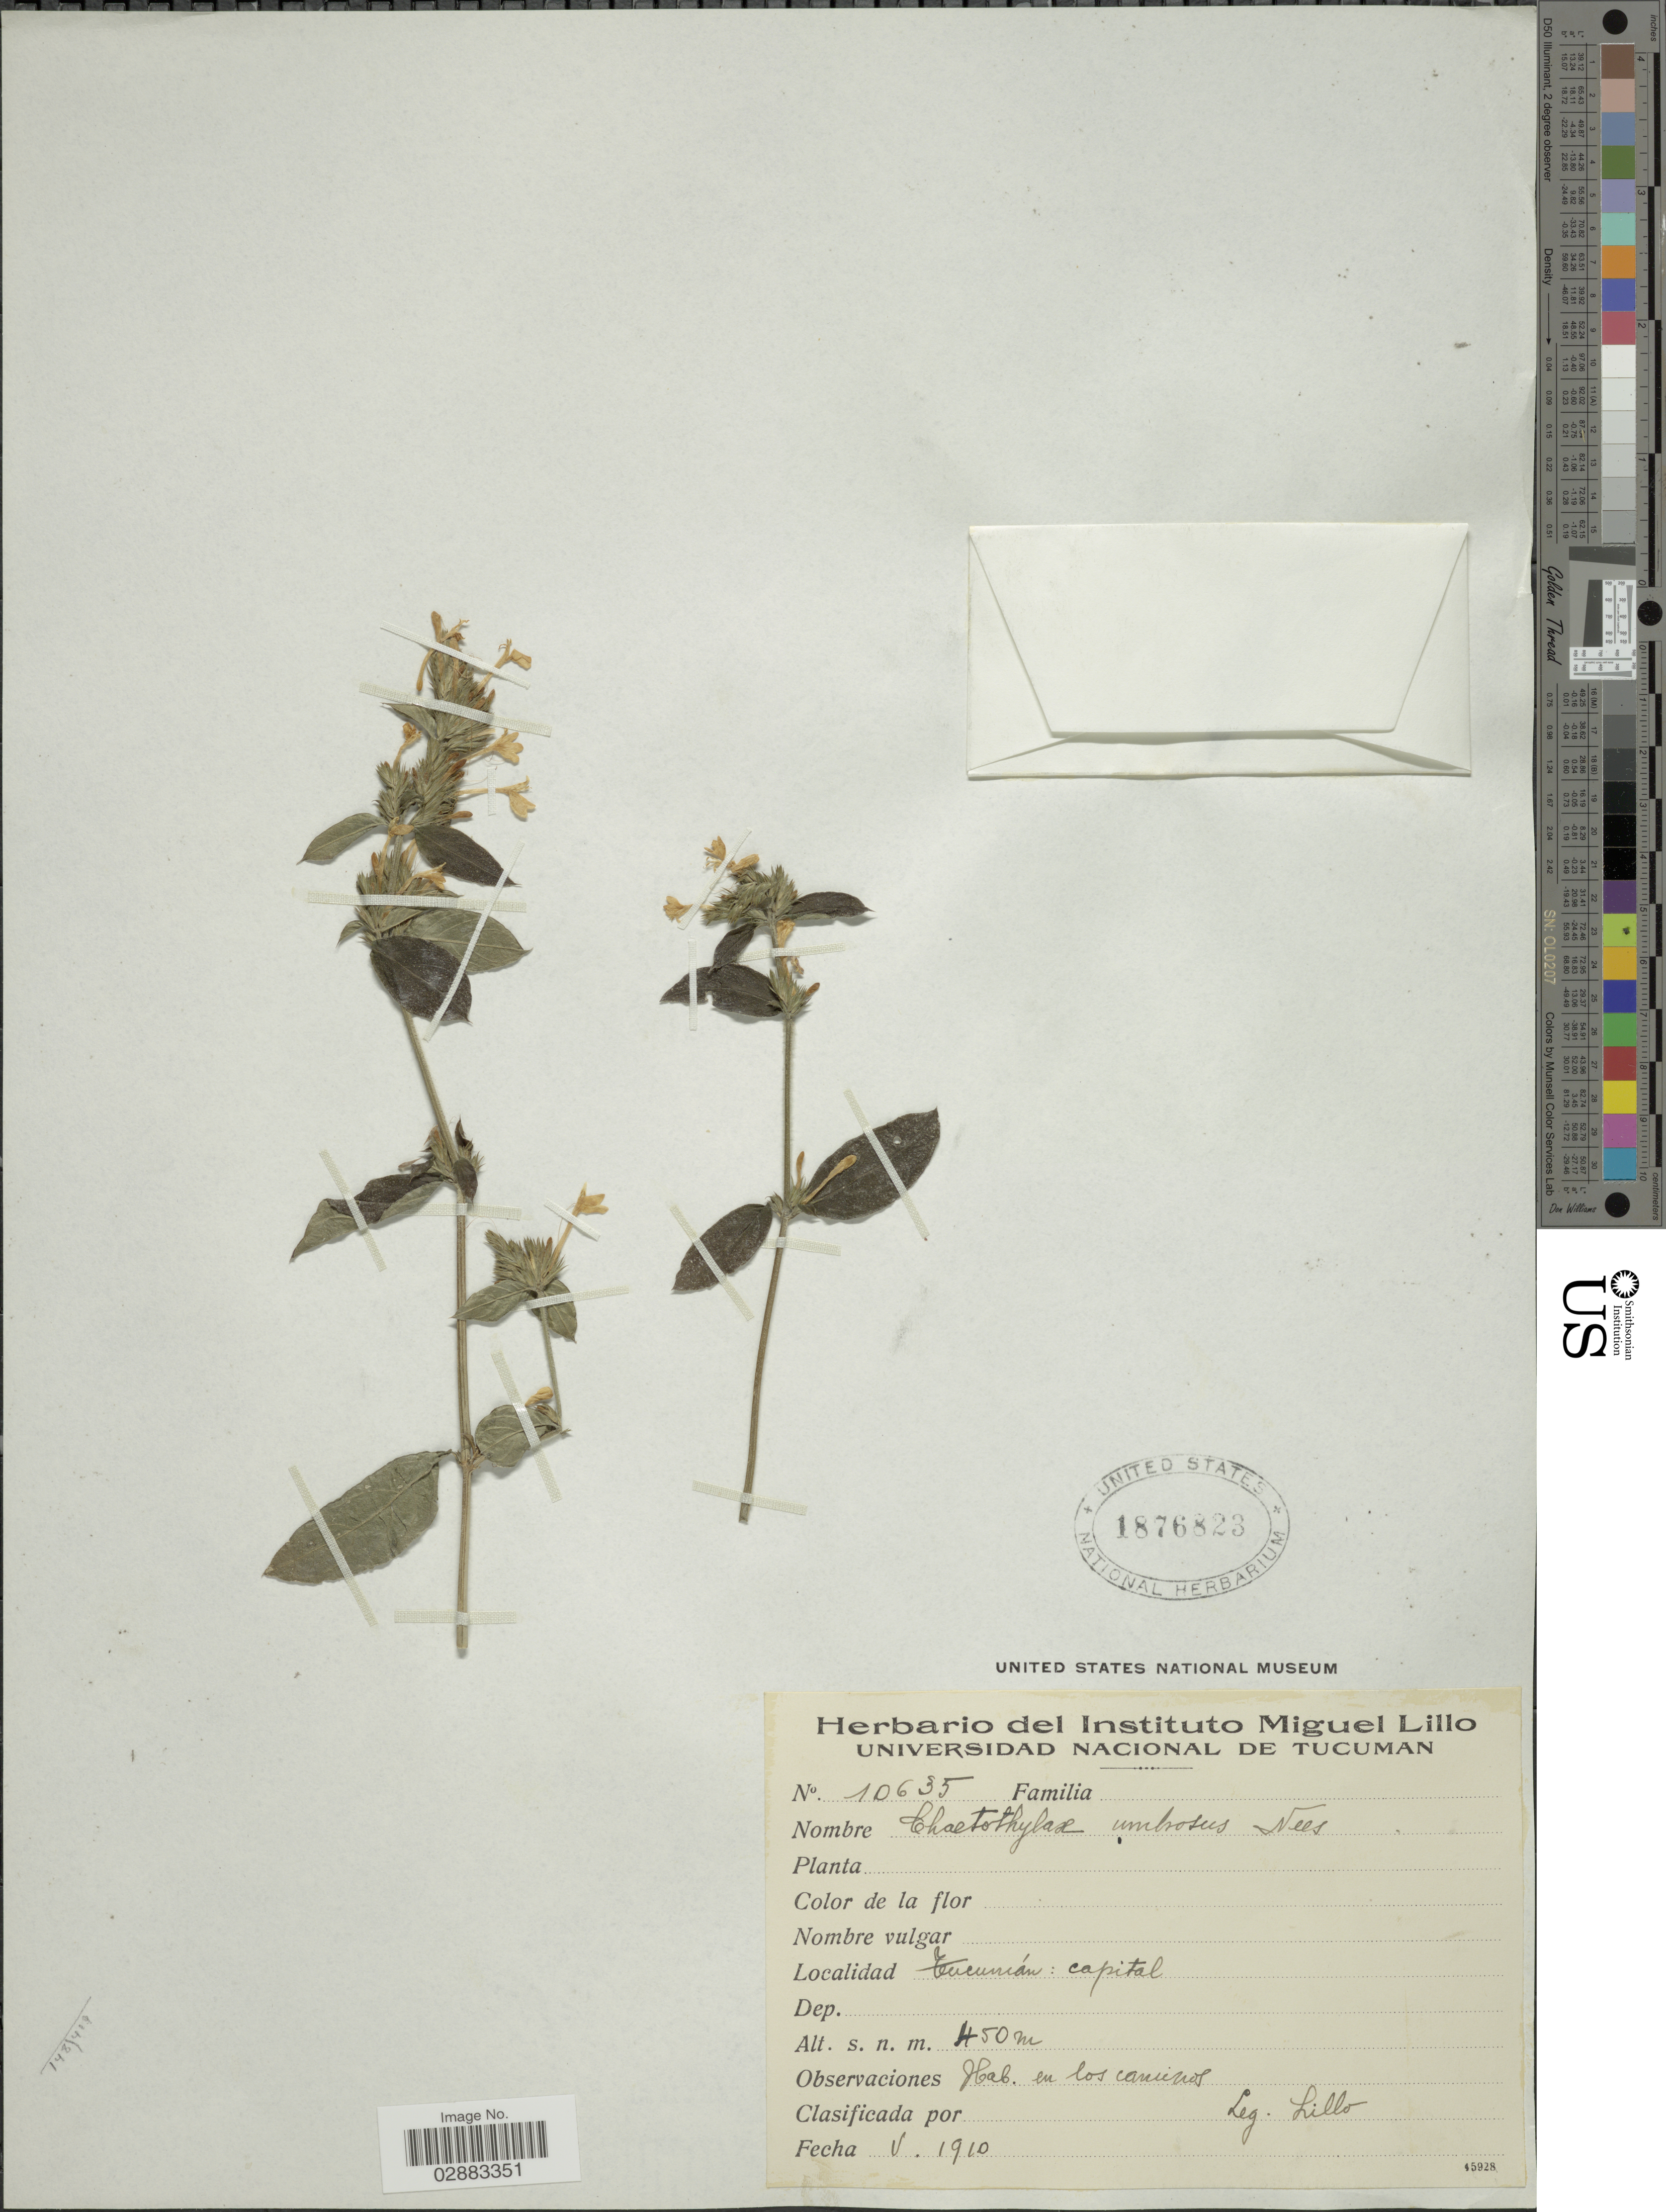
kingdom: Plantae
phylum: Tracheophyta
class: Magnoliopsida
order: Lamiales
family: Acanthaceae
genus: Justicia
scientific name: Justicia goudotii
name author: V.A.W. Graham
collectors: -. Lillo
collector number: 10635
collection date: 1910-05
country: Argentina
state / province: Tucuman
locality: Tucumán: capital.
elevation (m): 450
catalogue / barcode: US 1876823